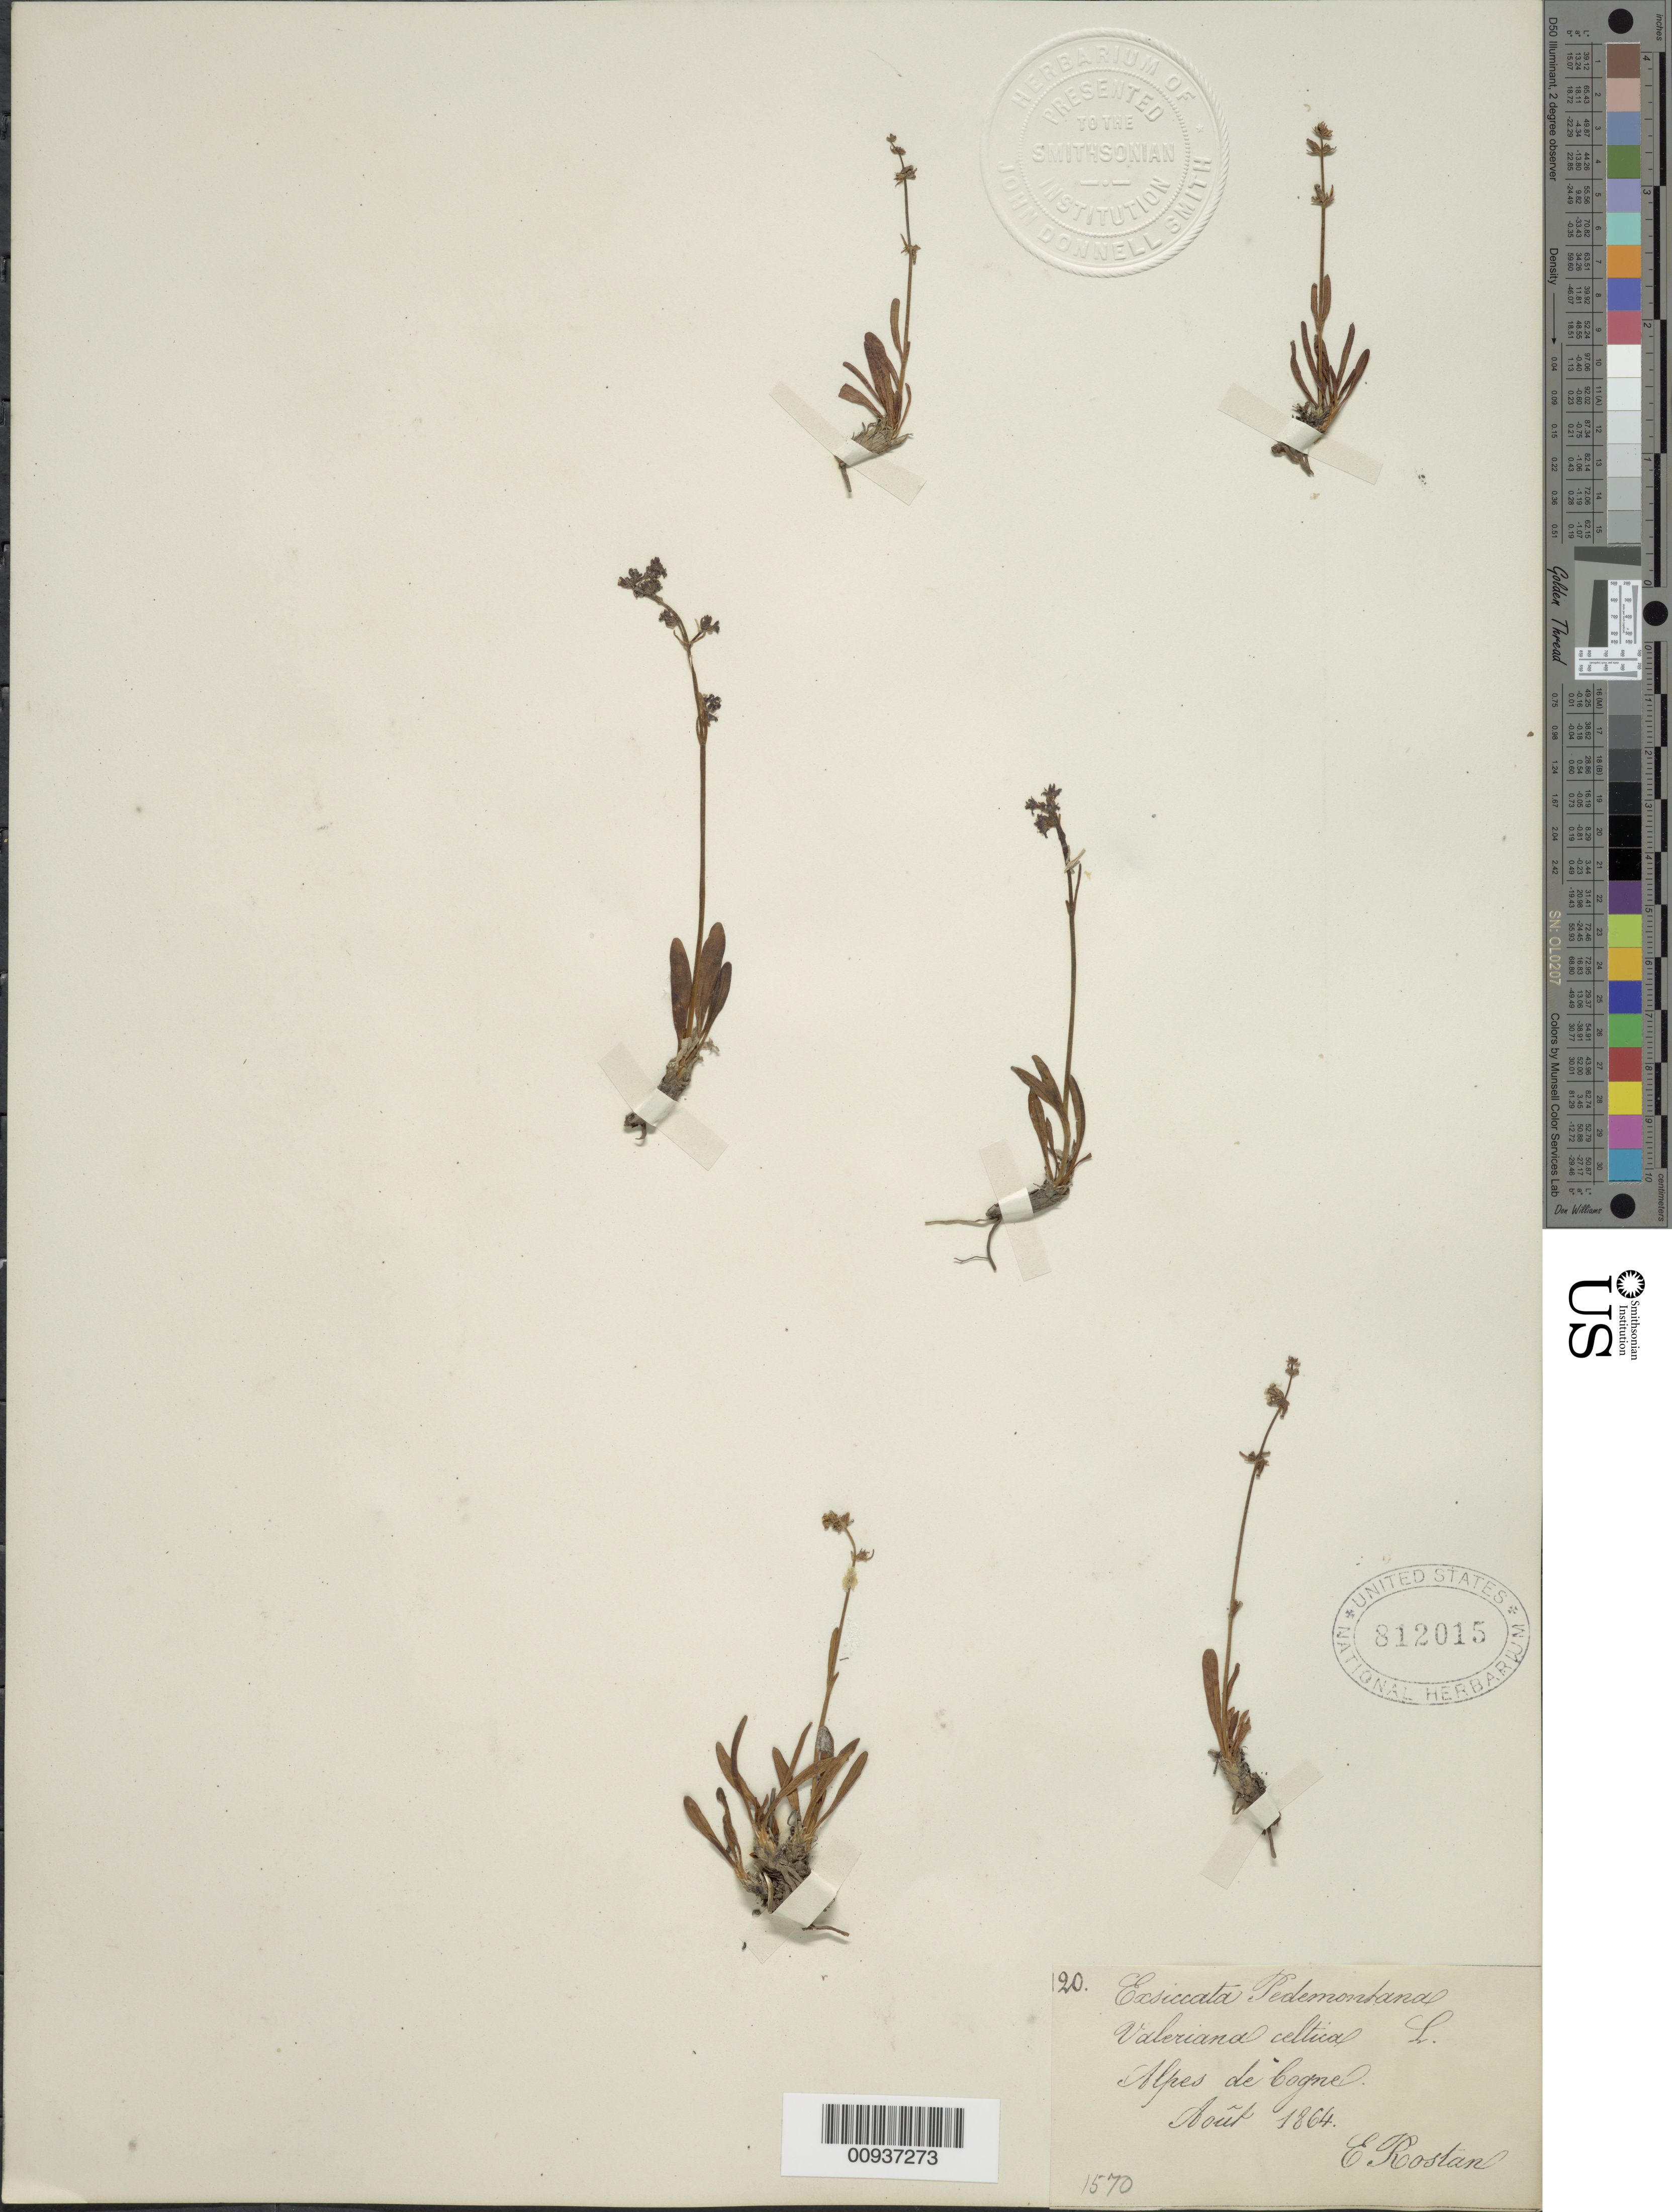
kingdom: Plantae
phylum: Tracheophyta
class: Magnoliopsida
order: Dipsacales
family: Caprifoliaceae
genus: Valeriana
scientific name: Valeriana celtica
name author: L.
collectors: E. Rostan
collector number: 20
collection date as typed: Aug 1864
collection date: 1864-08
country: Italy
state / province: Piedmont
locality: Alpes de Logne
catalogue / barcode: US 812015